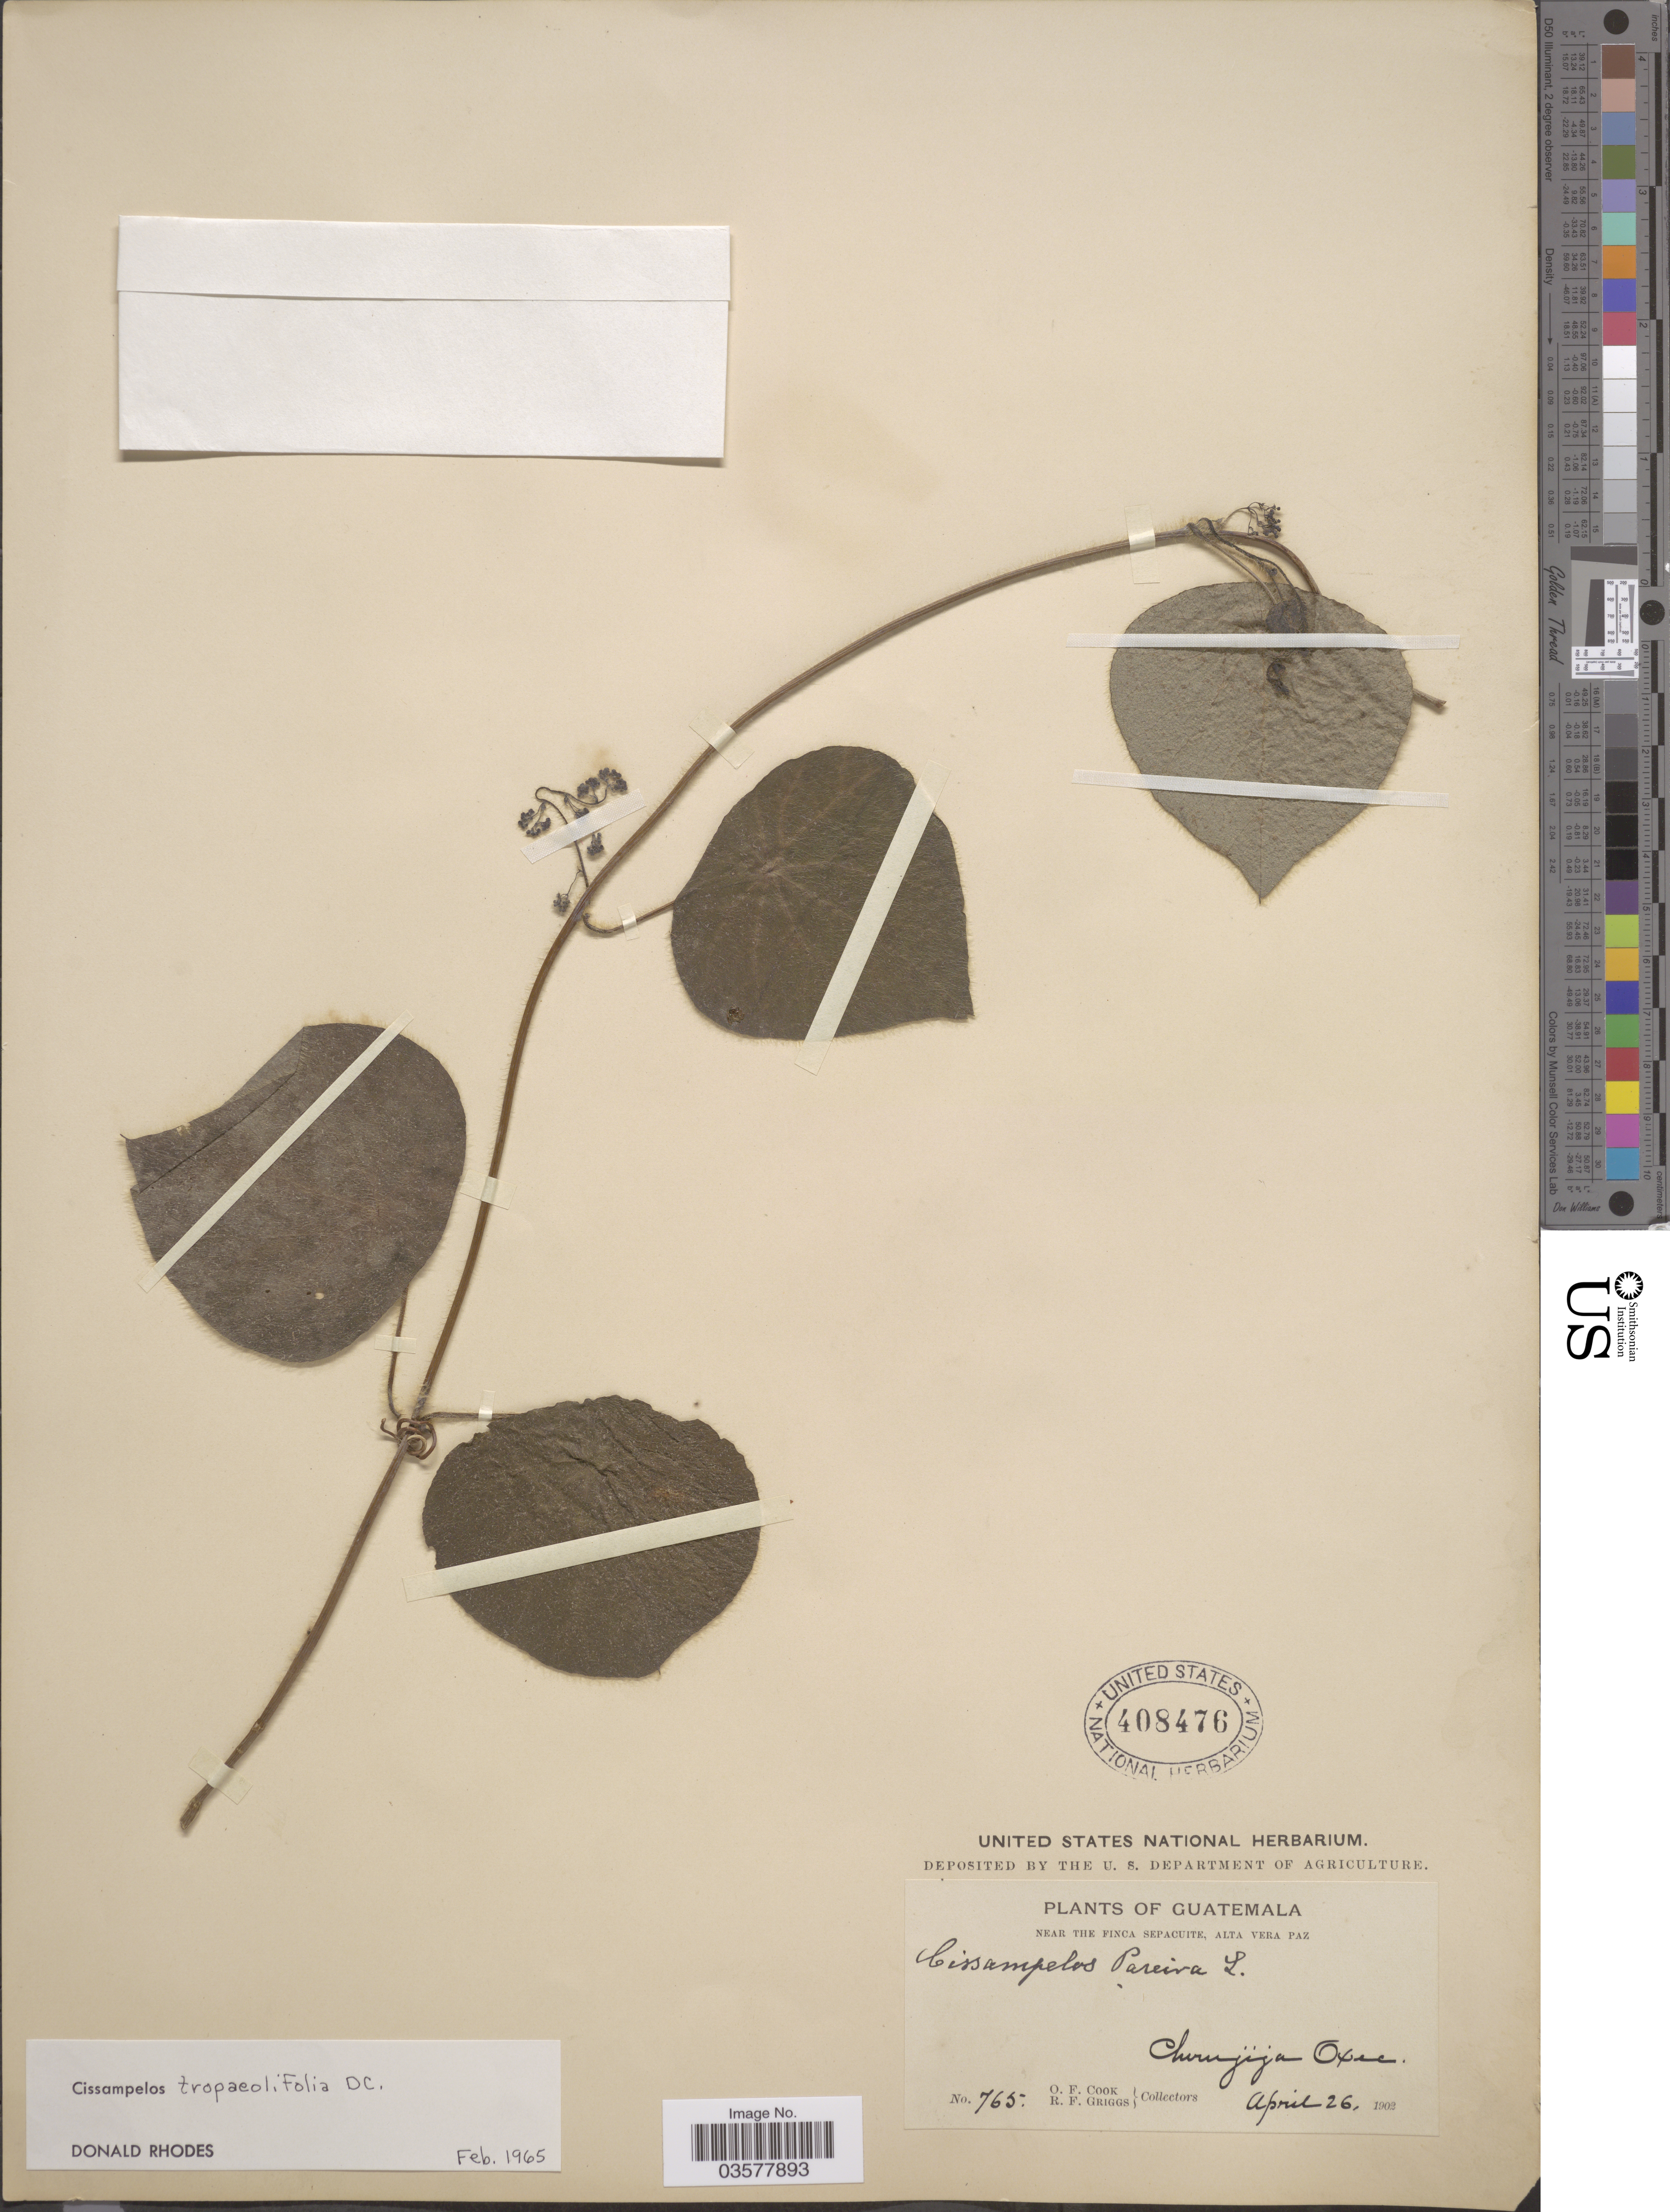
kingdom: Plantae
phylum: Tracheophyta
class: Magnoliopsida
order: Ranunculales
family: Menispermaceae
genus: Cissampelos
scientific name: Cissampelos tropaeolifolia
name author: DC.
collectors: O. F. Cook & R. F. Griggs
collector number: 765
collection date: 1902-04-26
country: Guatemala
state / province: Alta Verapaz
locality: Near the Finca Sepacuite. Cherujija Oxec.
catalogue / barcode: US 408476